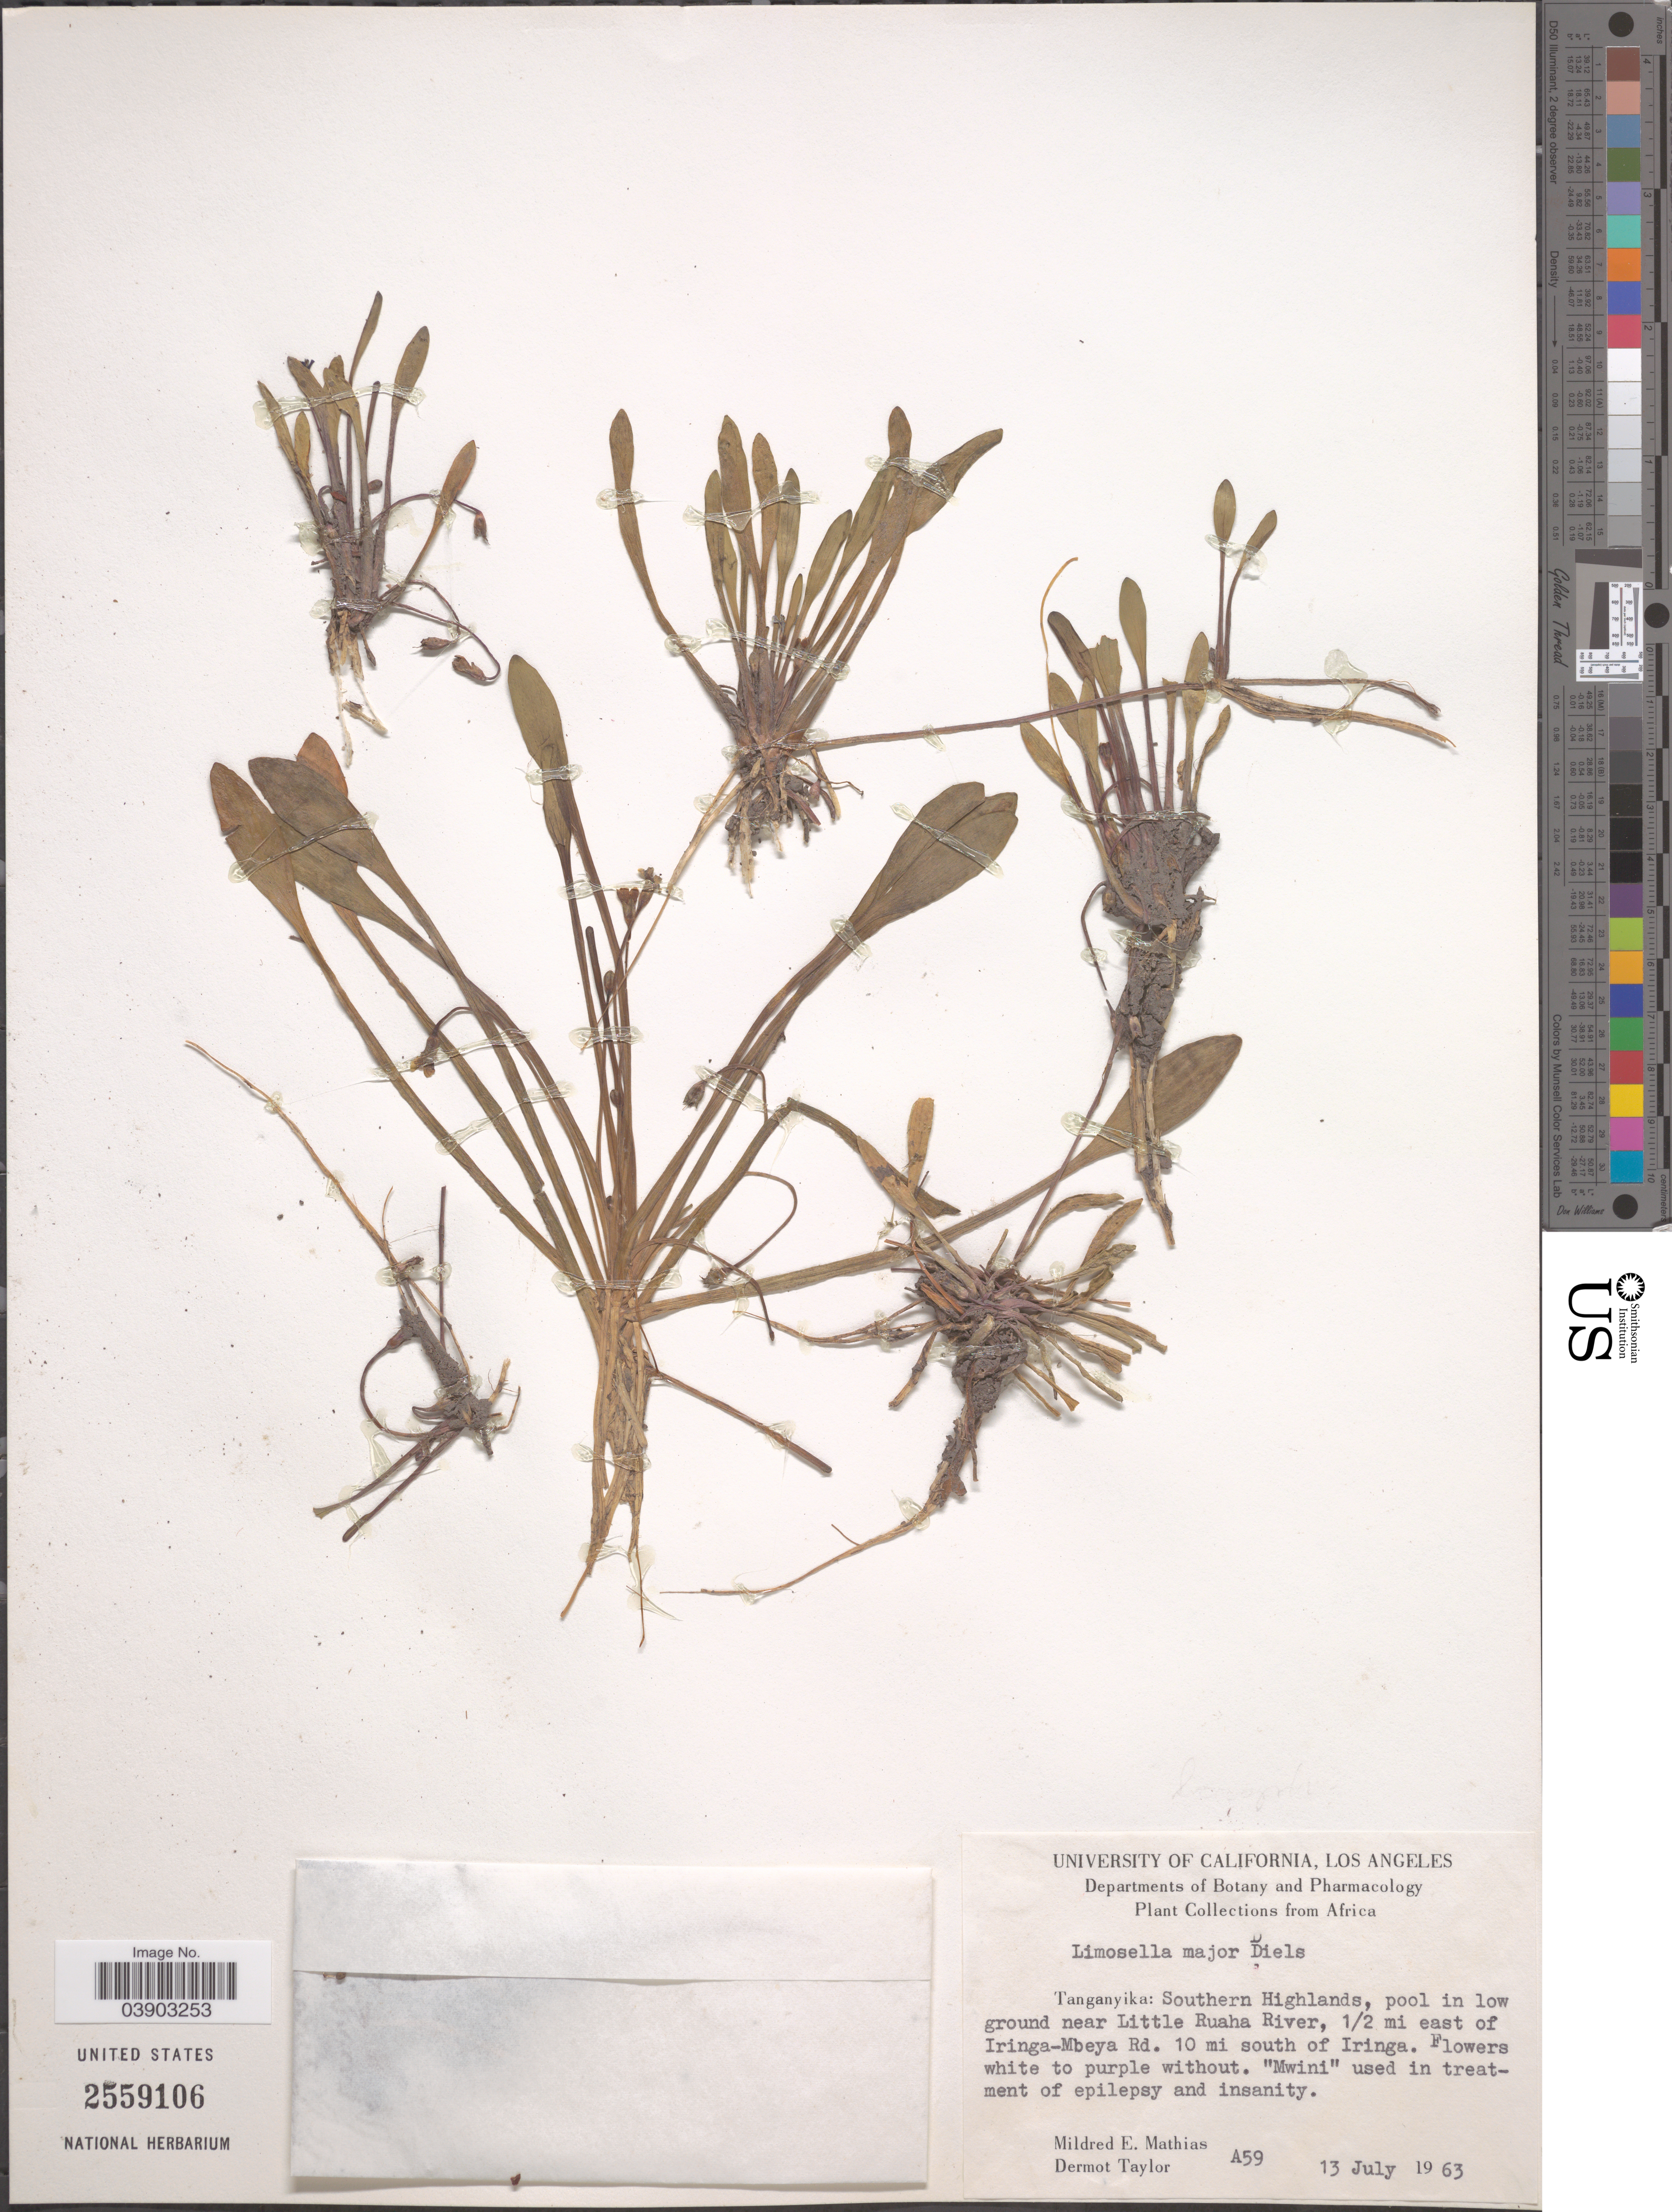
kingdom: Plantae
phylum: Tracheophyta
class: Magnoliopsida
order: Lamiales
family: Scrophulariaceae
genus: Limosella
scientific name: Limosella maior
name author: Diels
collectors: M. E. Mathias & D. Taylor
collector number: A59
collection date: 1963-07-13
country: Tanzania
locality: Tanganyika: Southern Highlands, pool in low ground near Little Ruaha River, ½ mi east of Iringa-Mbeya Rd. 10 mi south of Iringa.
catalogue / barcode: US 2559106